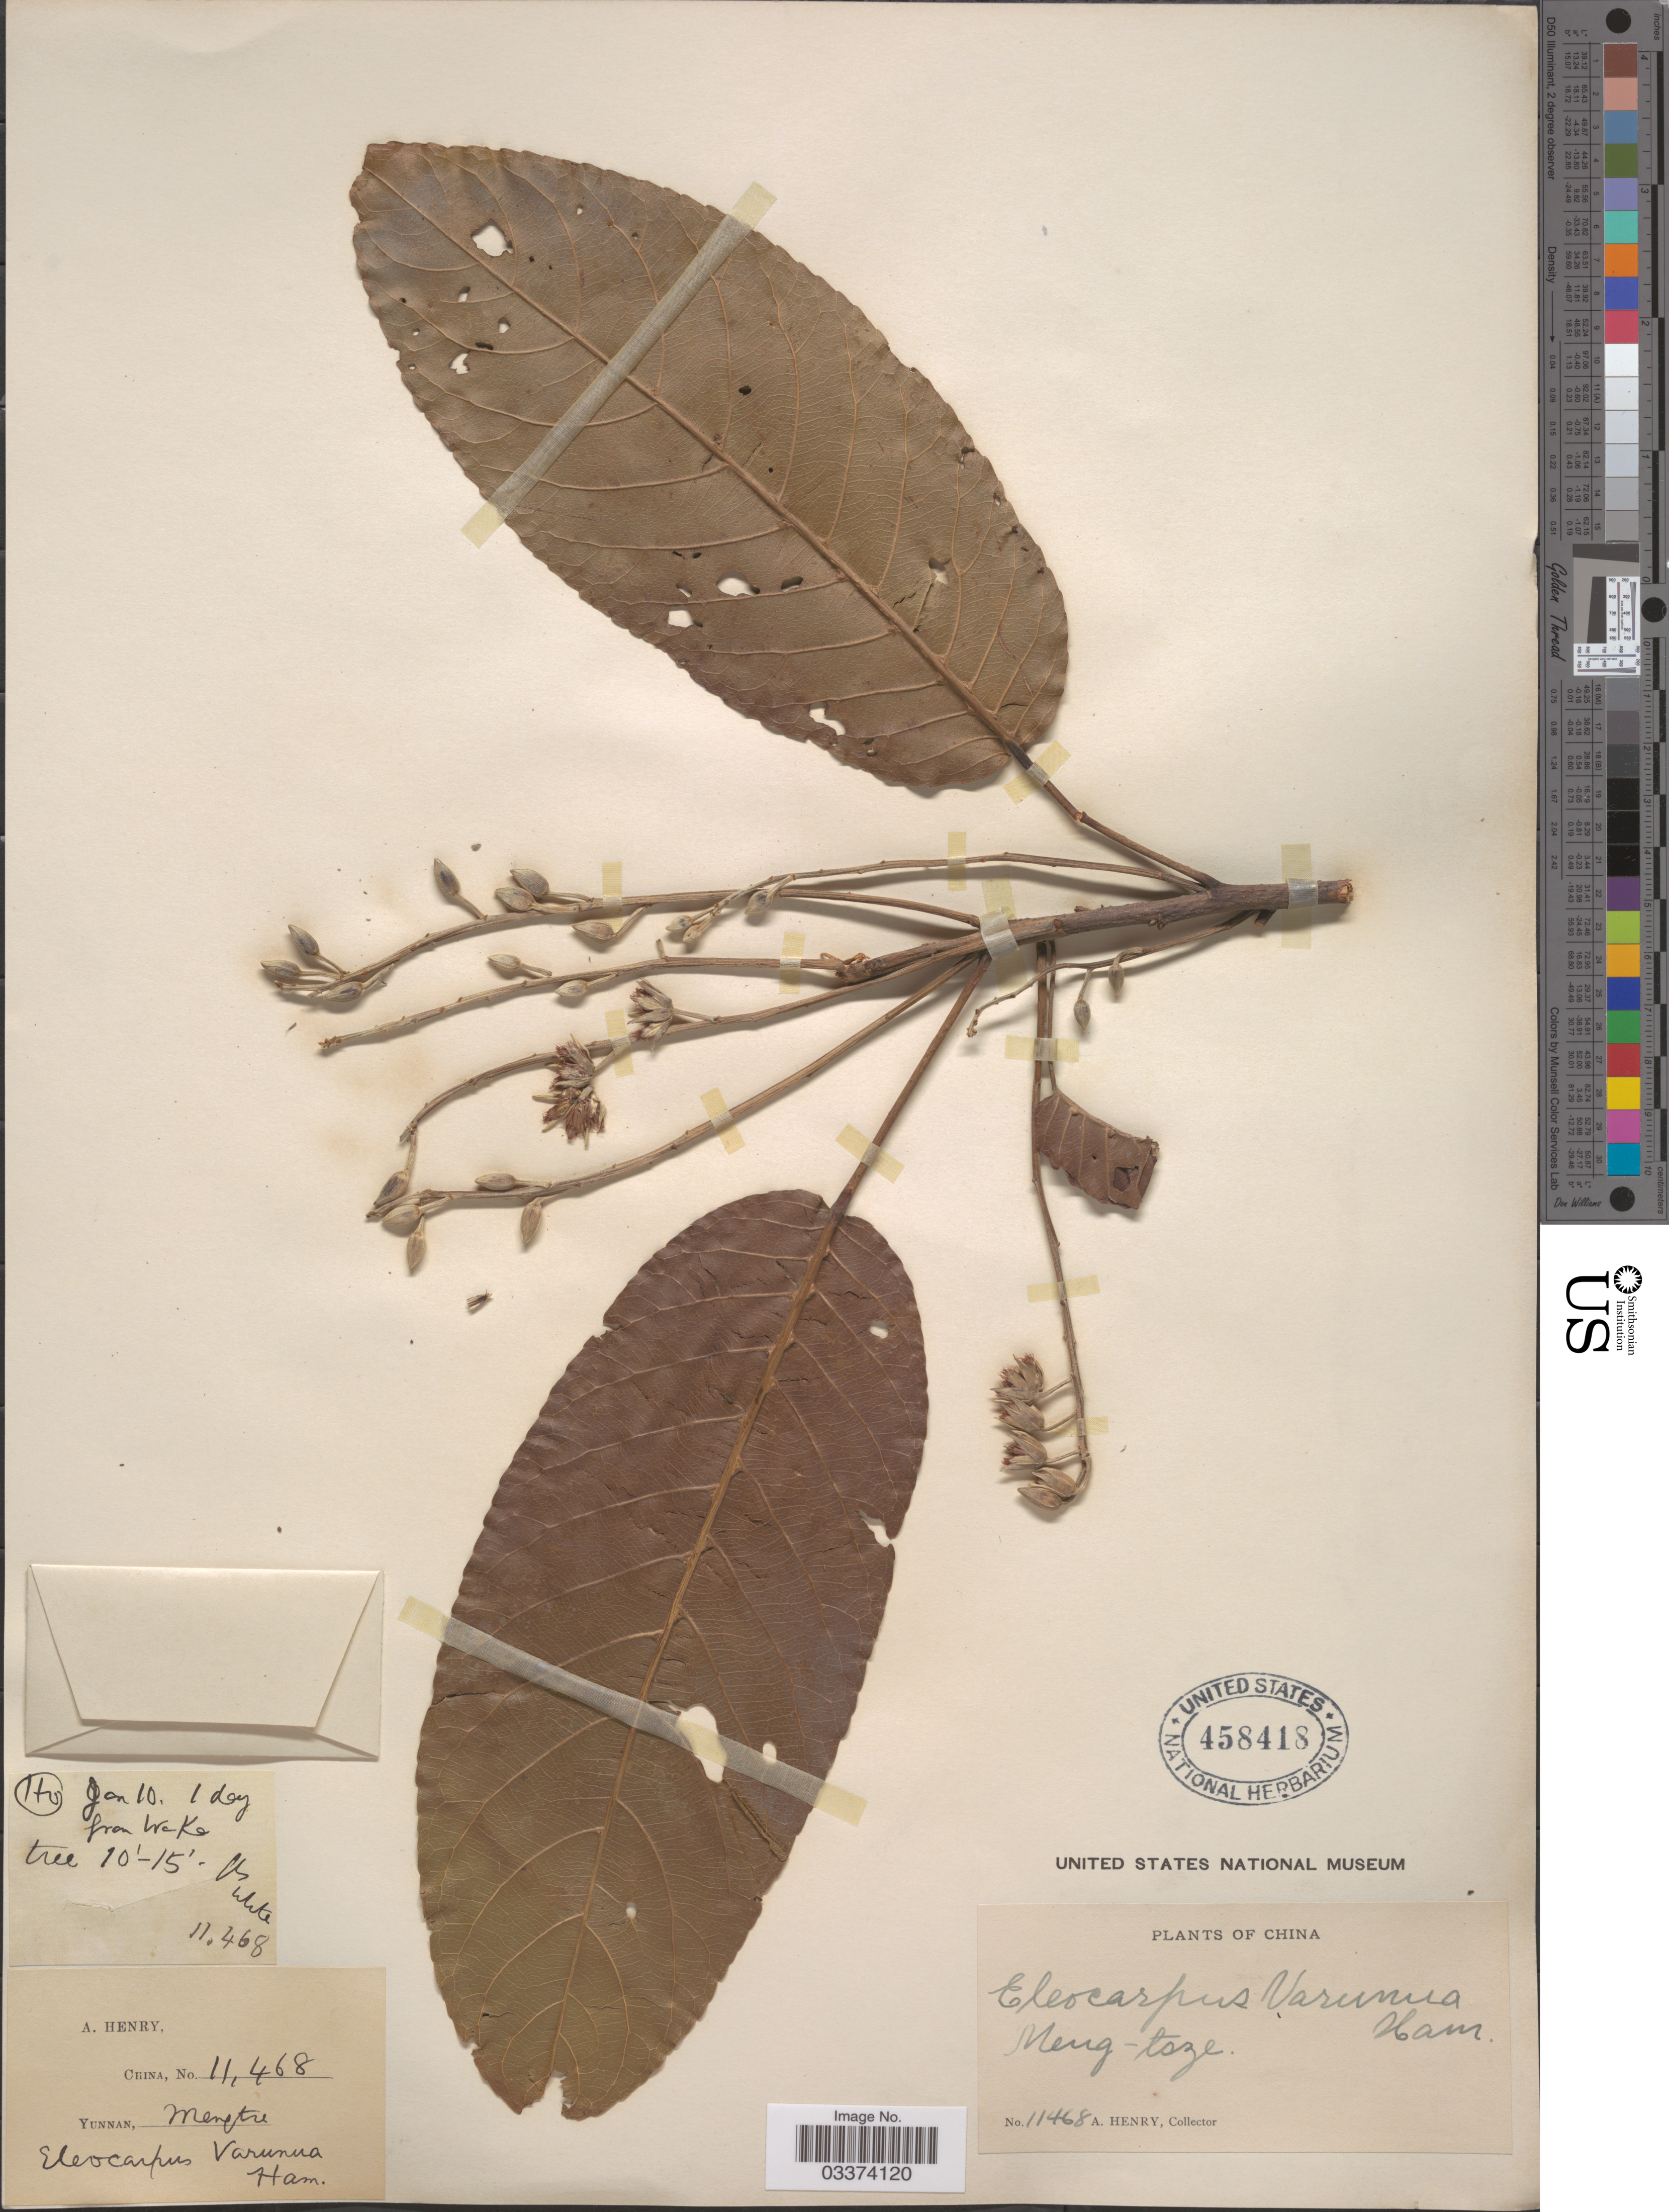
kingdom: Plantae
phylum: Tracheophyta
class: Magnoliopsida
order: Oxalidales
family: Elaeocarpaceae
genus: Elaeocarpus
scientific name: Elaeocarpus varunua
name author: Buch.-Ham. & Mast.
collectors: A. Henry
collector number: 11468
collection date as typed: Transcribed d/m/y: /1/10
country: China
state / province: Yunnan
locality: Meng-tsze. 1 day from Wa Ke. Ho.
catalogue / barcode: US 458418